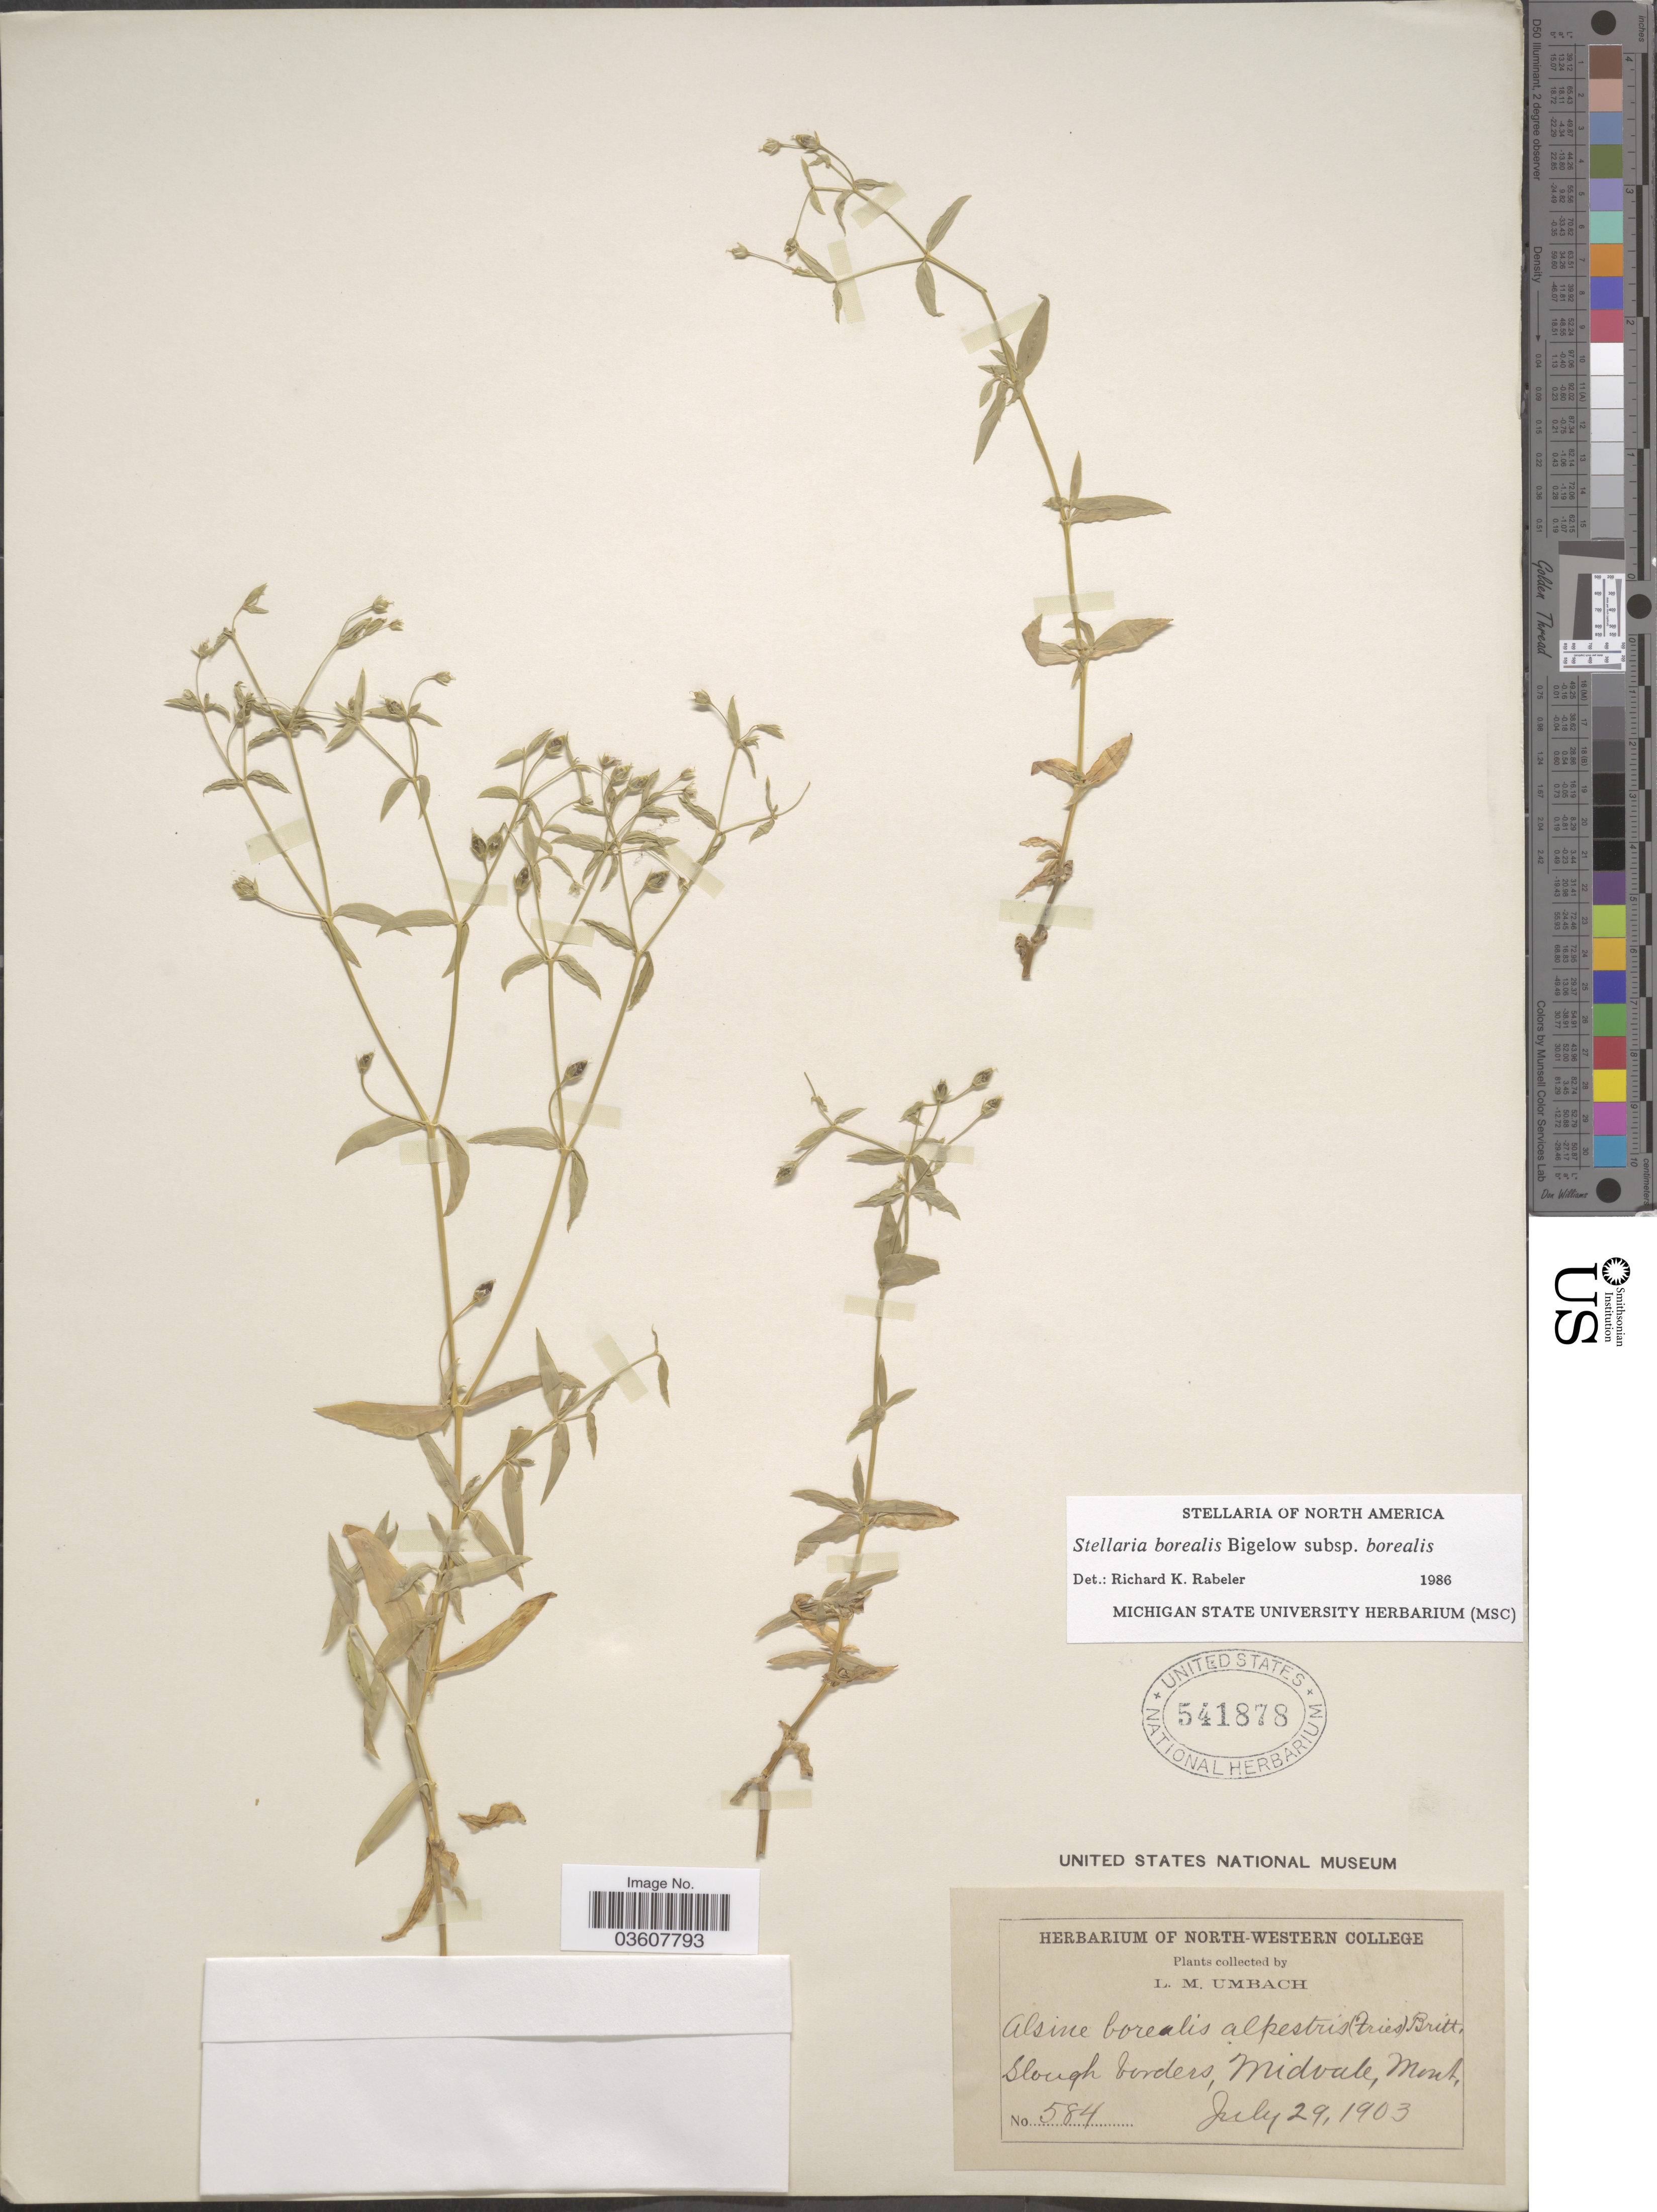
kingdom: Plantae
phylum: Tracheophyta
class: Magnoliopsida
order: Caryophyllales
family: Caryophyllaceae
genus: Stellaria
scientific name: Stellaria borealis subsp. borealis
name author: Bigelow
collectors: L. M. Umbach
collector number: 584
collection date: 1903-07-29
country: United States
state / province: Montana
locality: Slough borders, Midvale.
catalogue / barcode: US 541878